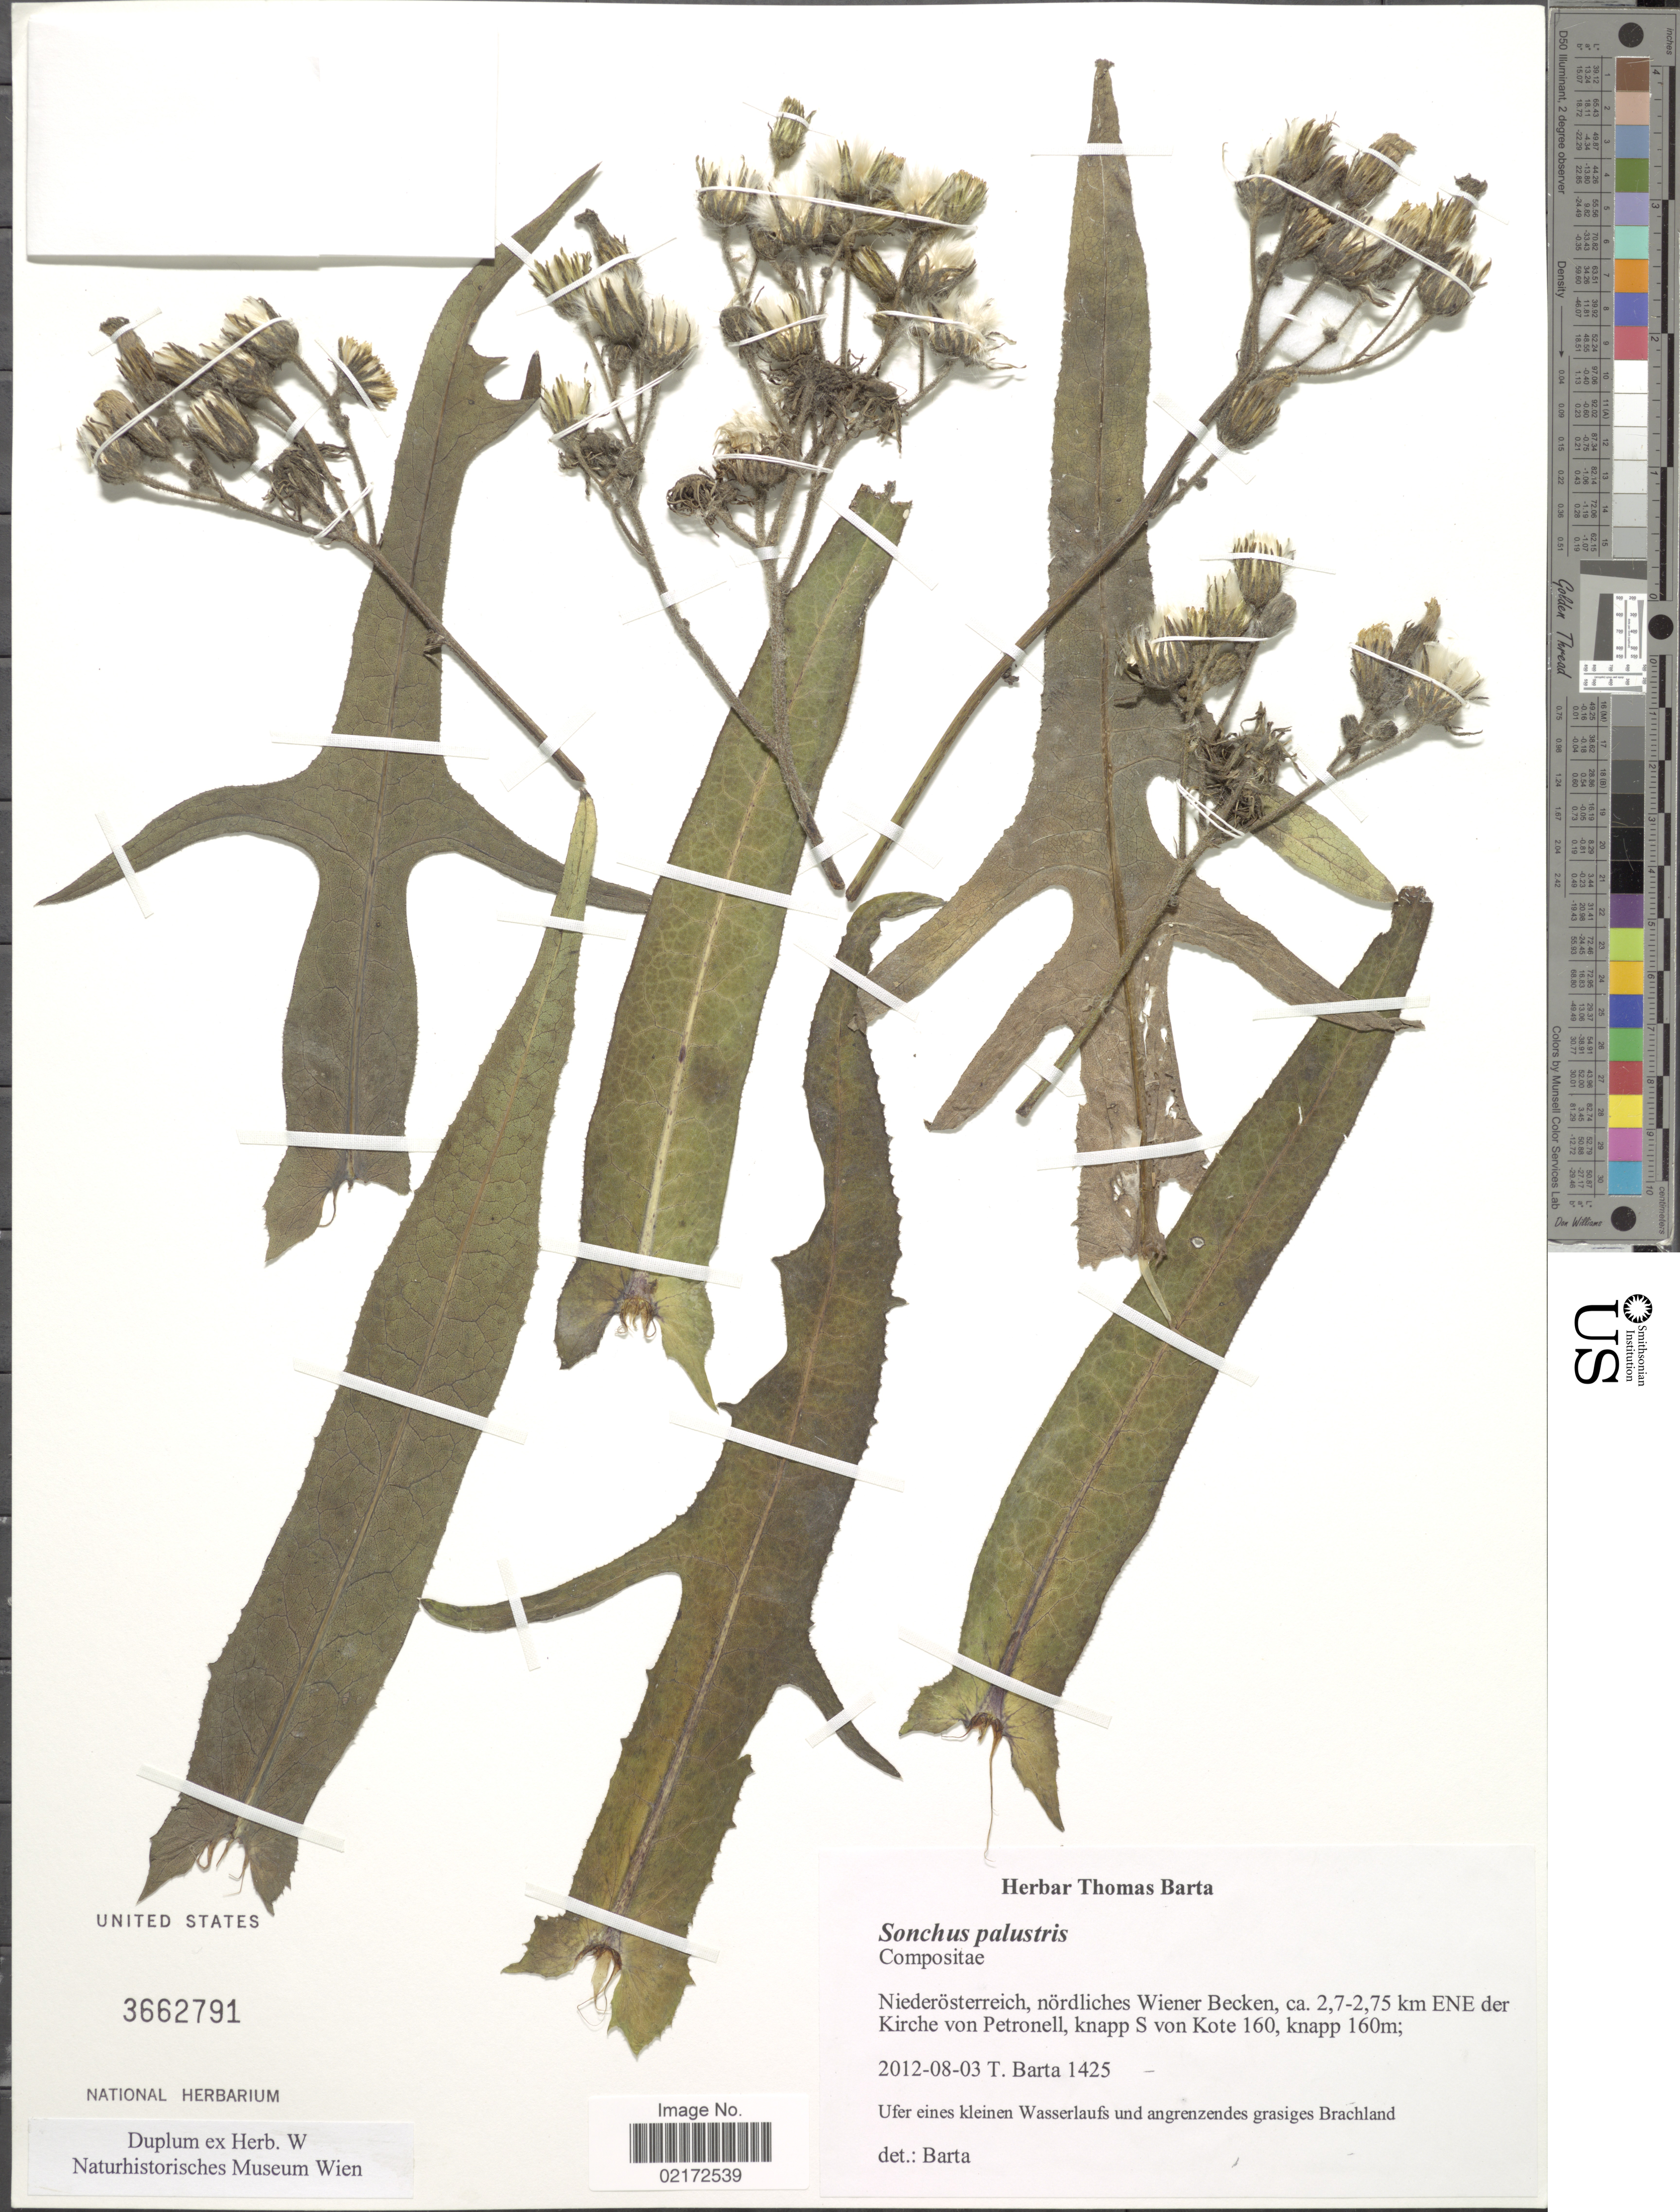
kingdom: Plantae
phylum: Tracheophyta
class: Magnoliopsida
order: Asterales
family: Asteraceae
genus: Sonchus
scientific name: Sonchus palustris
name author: L.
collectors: T. Barta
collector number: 1425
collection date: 2012-08-03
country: Austria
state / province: Niederosterreich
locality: Niederösterreich, nördliches Wiener Becken, ca. 2,7-2,75 km ENE der Kirche von Petronell, knapp S von Kote 160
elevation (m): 160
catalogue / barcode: US 3662791